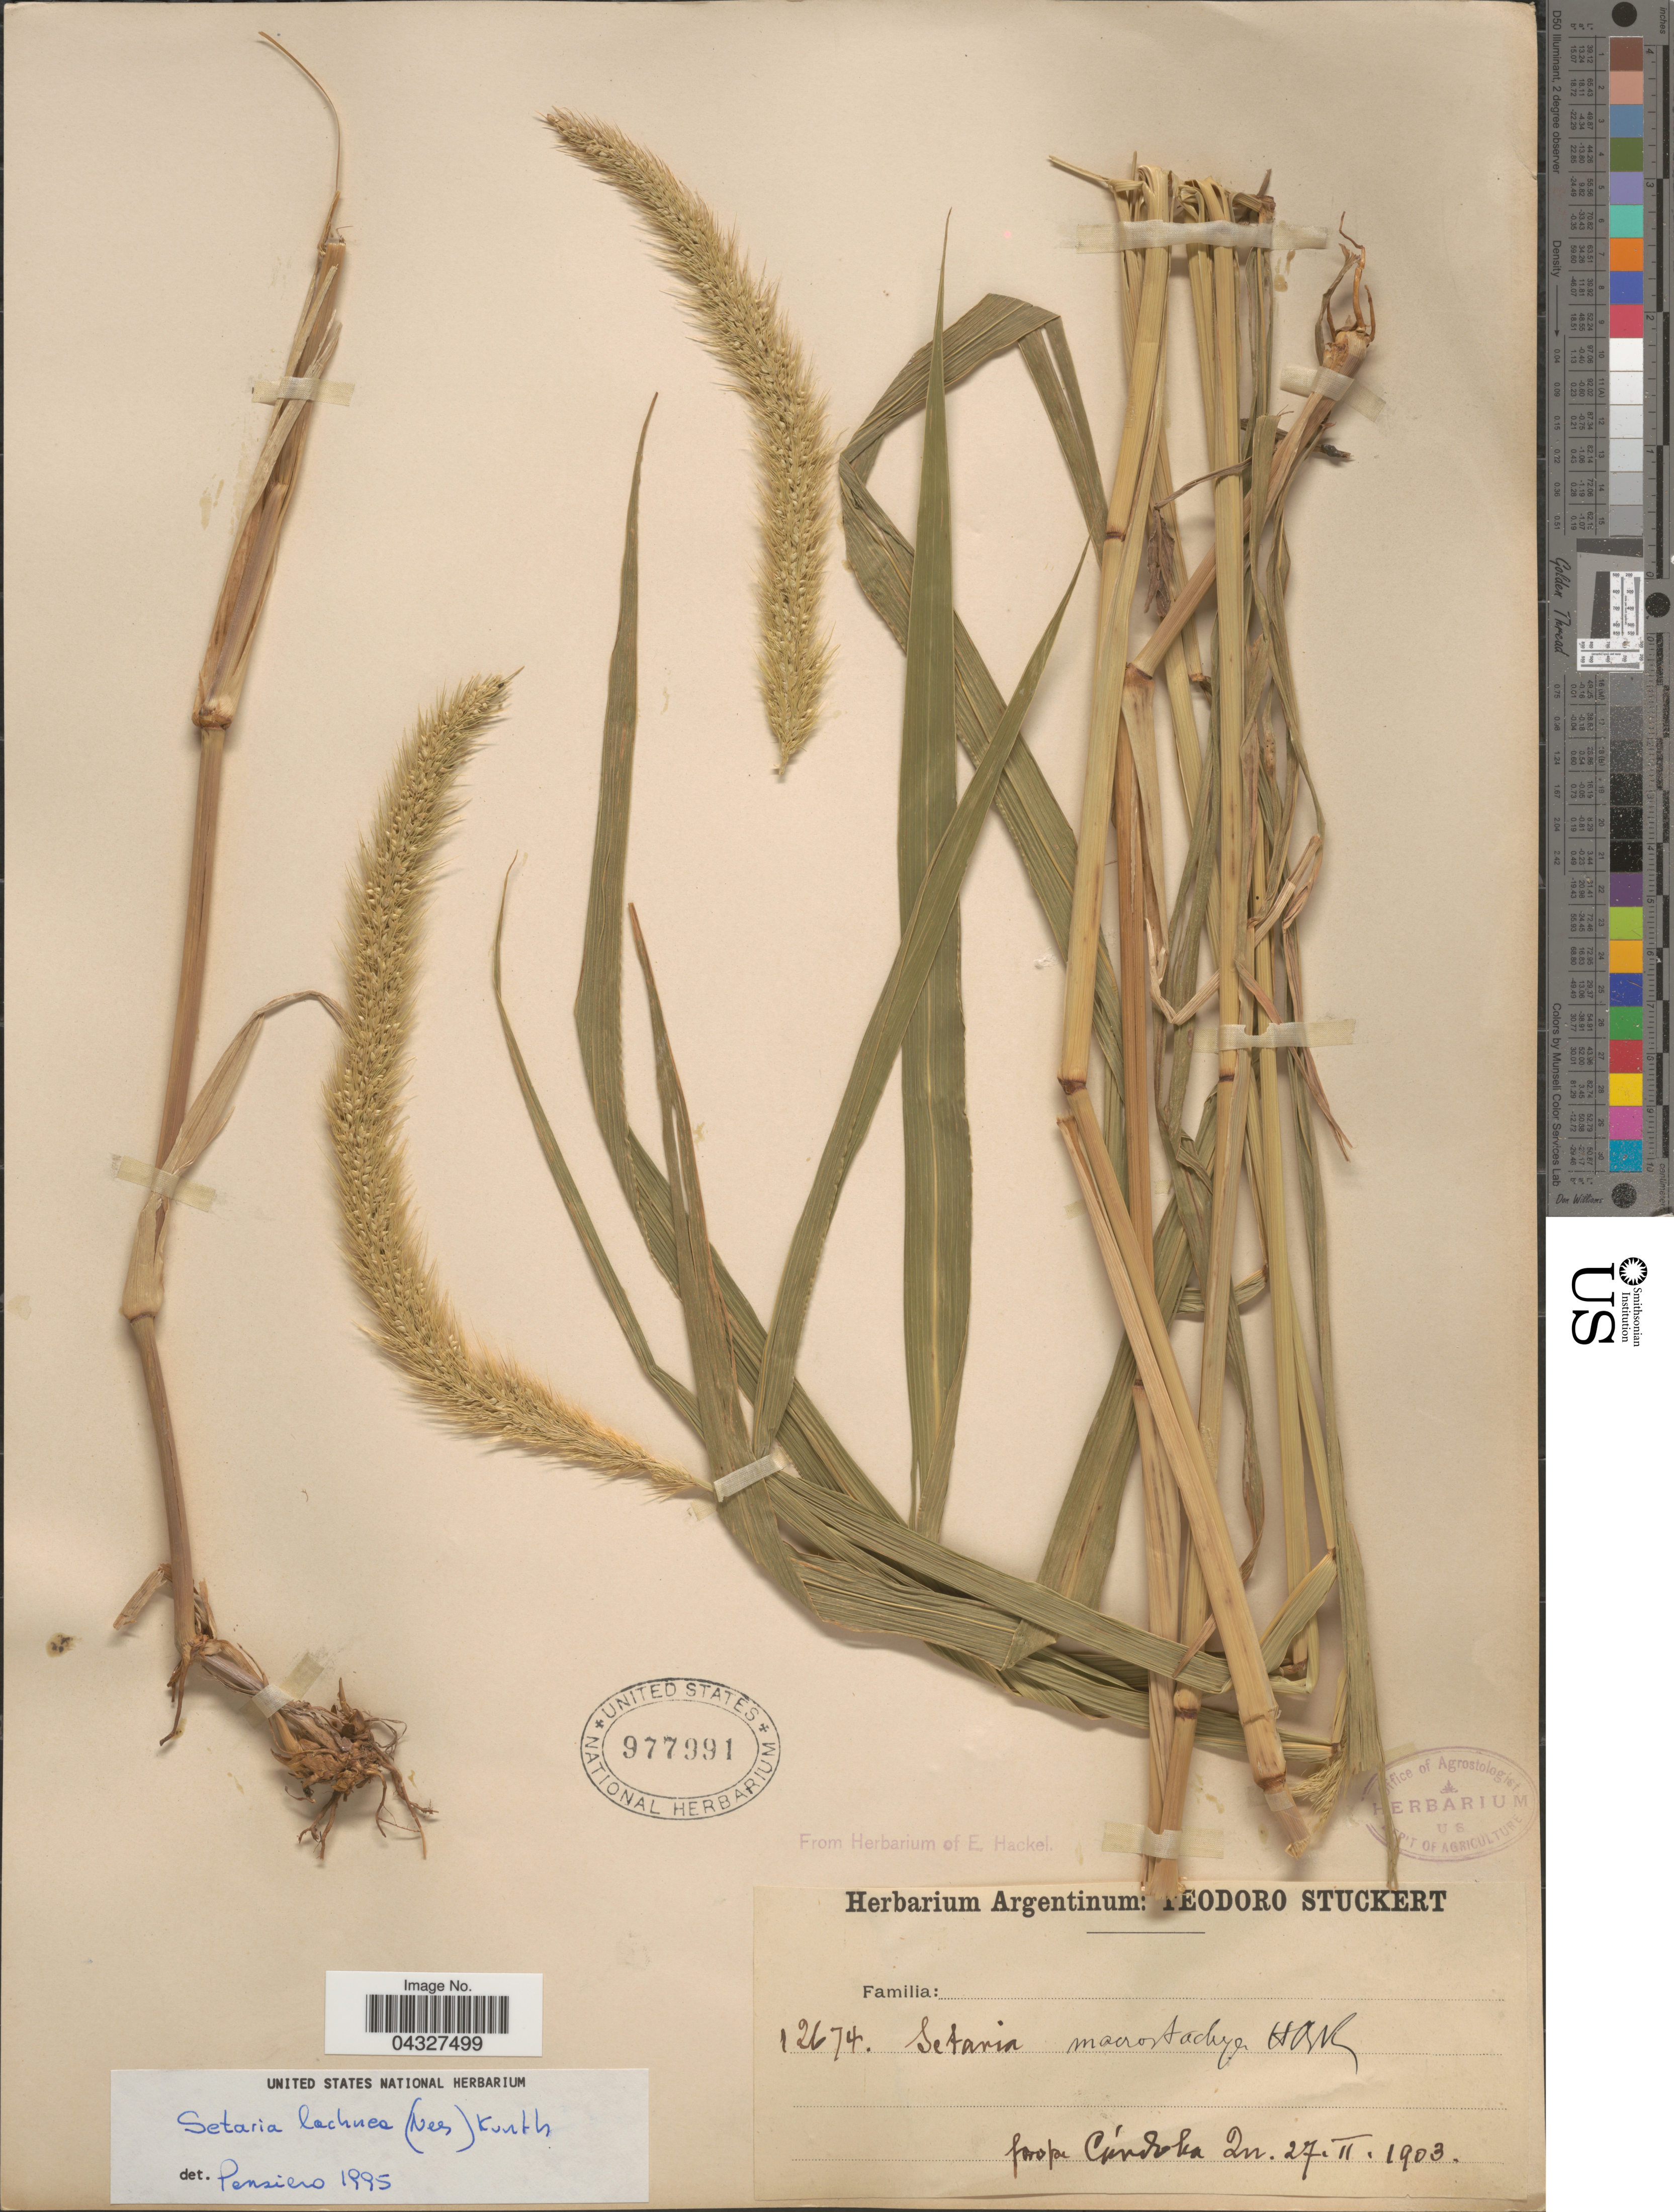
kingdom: Plantae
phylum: Tracheophyta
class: Liliopsida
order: Poales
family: Poaceae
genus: Setaria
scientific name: Setaria lachnea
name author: (Nees) Kunth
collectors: T. Stuckert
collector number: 12674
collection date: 1903-02-27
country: Argentina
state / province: Cordoba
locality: Prope Córdoba.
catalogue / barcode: US 977991